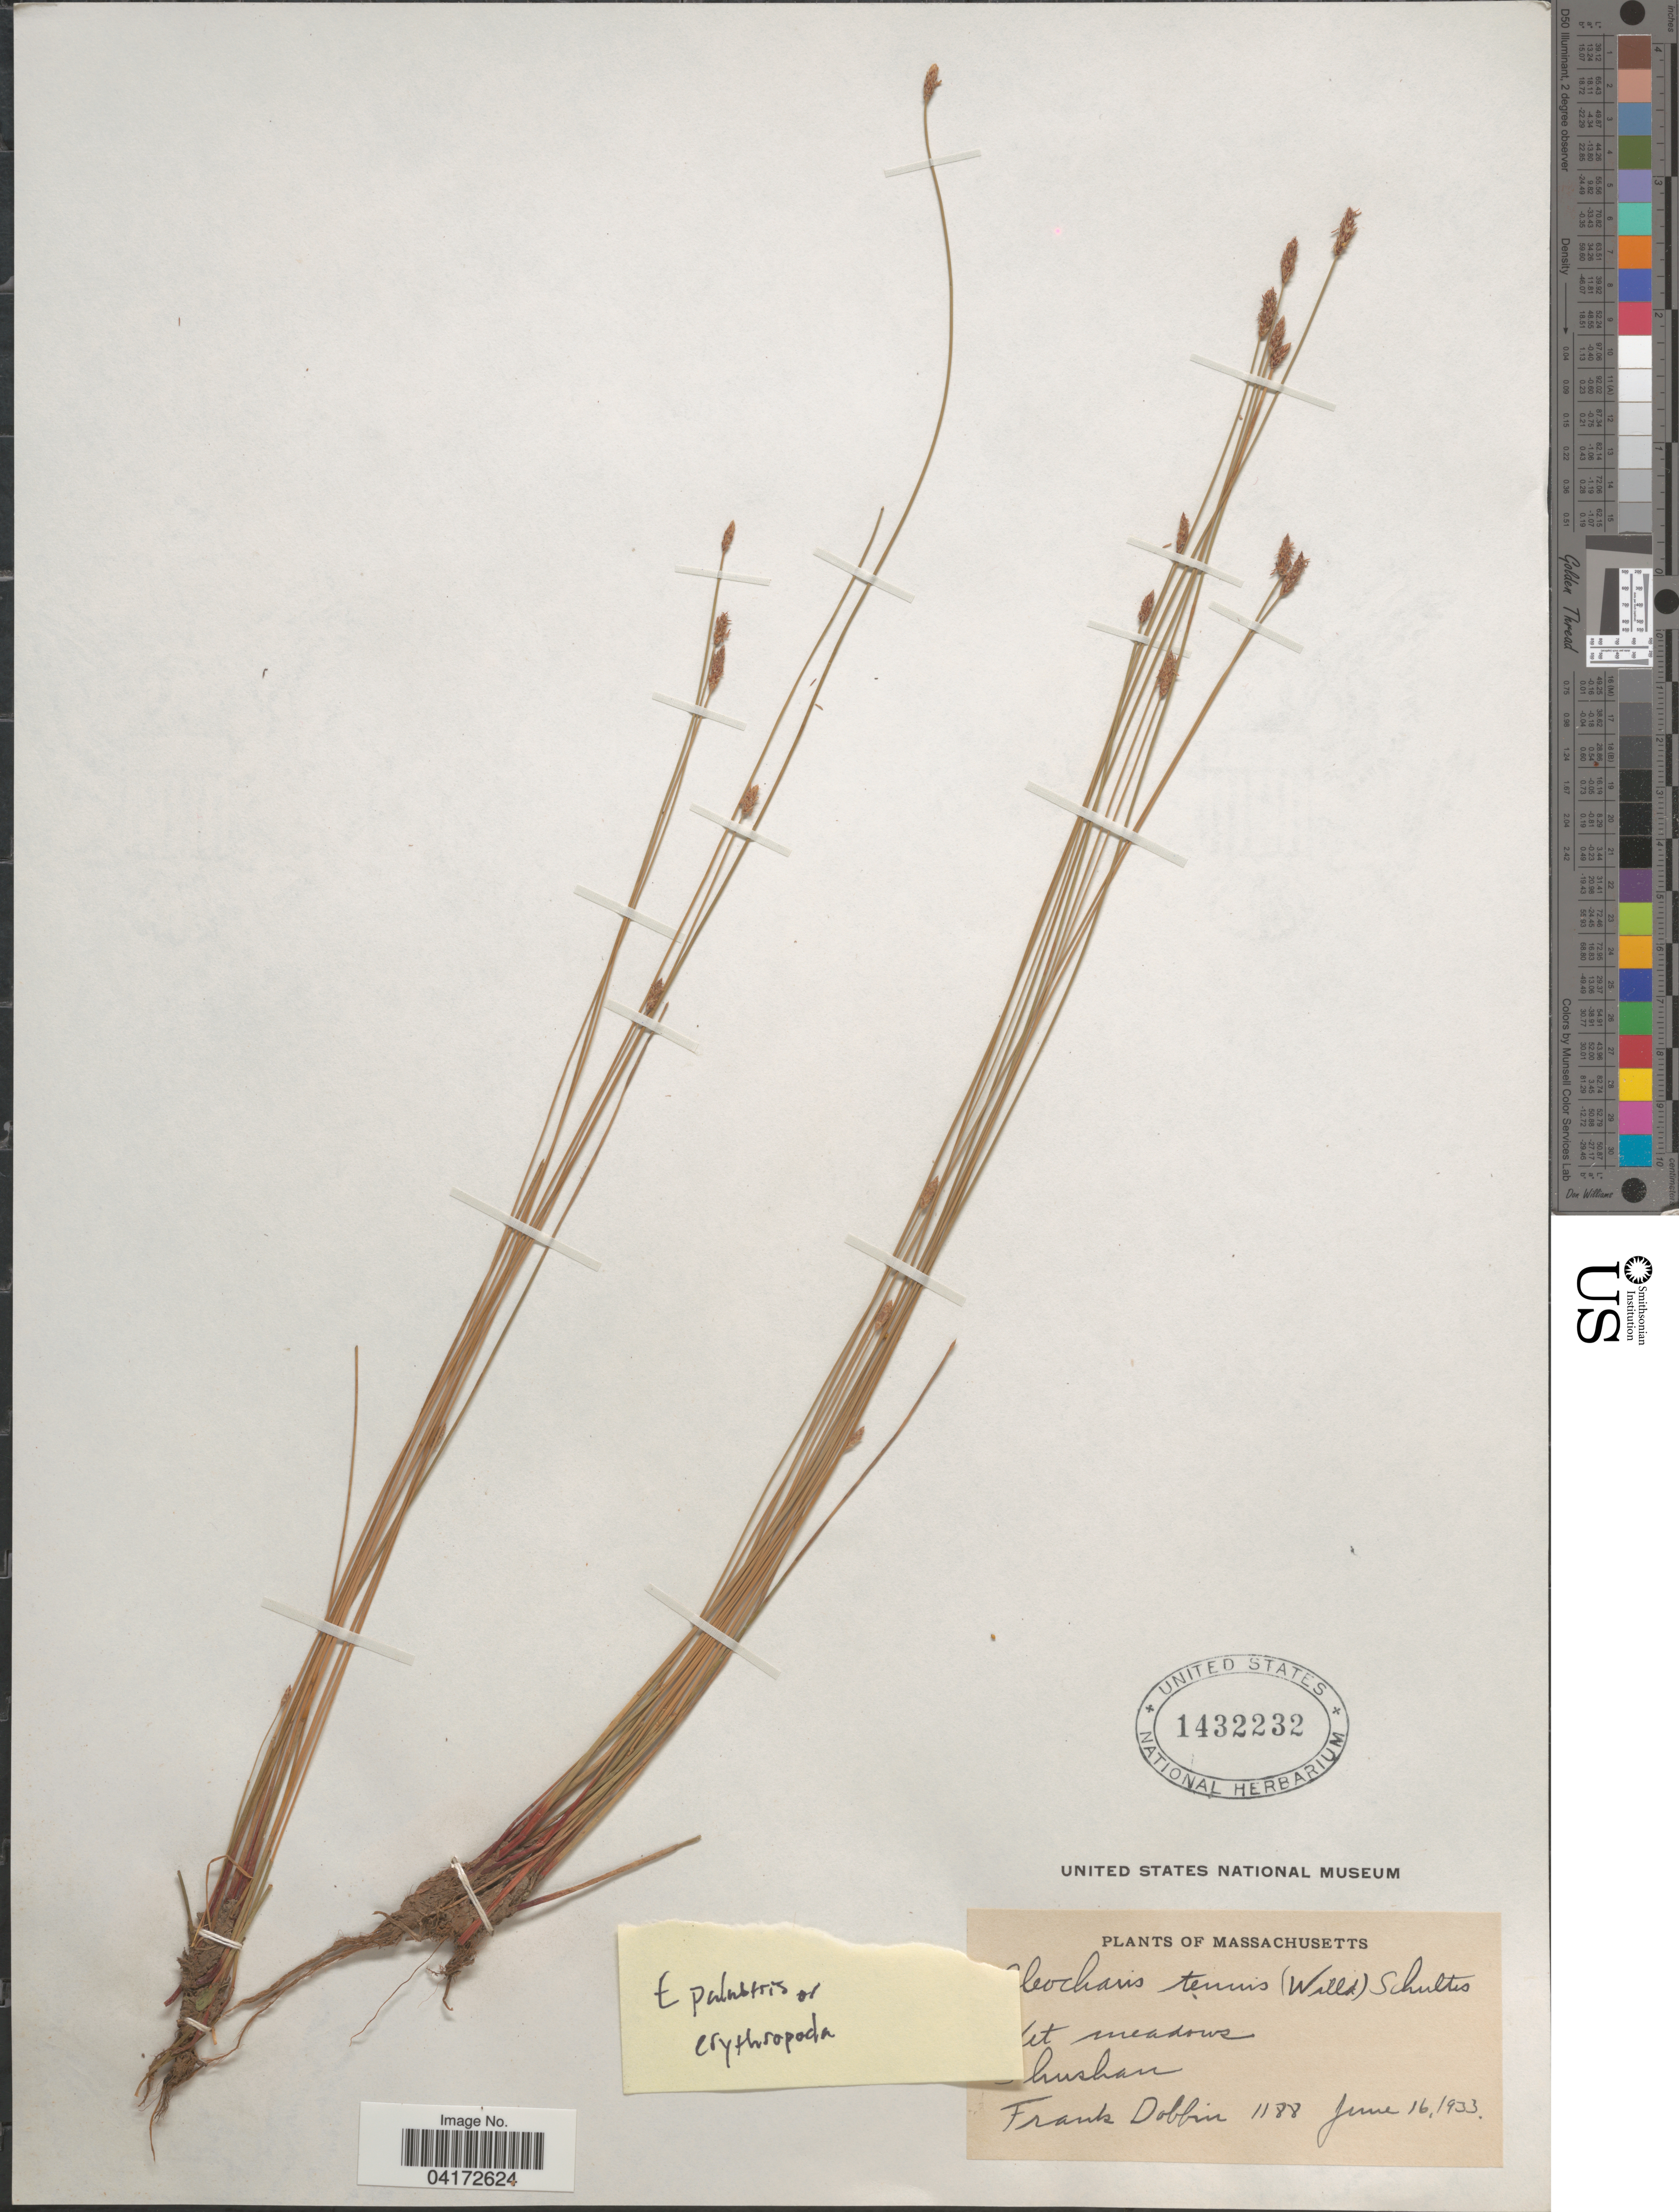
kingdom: Plantae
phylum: Tracheophyta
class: Liliopsida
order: Poales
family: Cyperaceae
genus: Eleocharis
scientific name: Eleocharis erythropoda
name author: Steud.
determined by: Strong, Mark T., (BOT), Smithsonian Institution - National Museum of Natural History (UNITED STATES)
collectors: F. Dobbin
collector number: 1188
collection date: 1933-06-16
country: United States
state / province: Massachusetts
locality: [illegible text]hushan.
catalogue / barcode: US 1432232